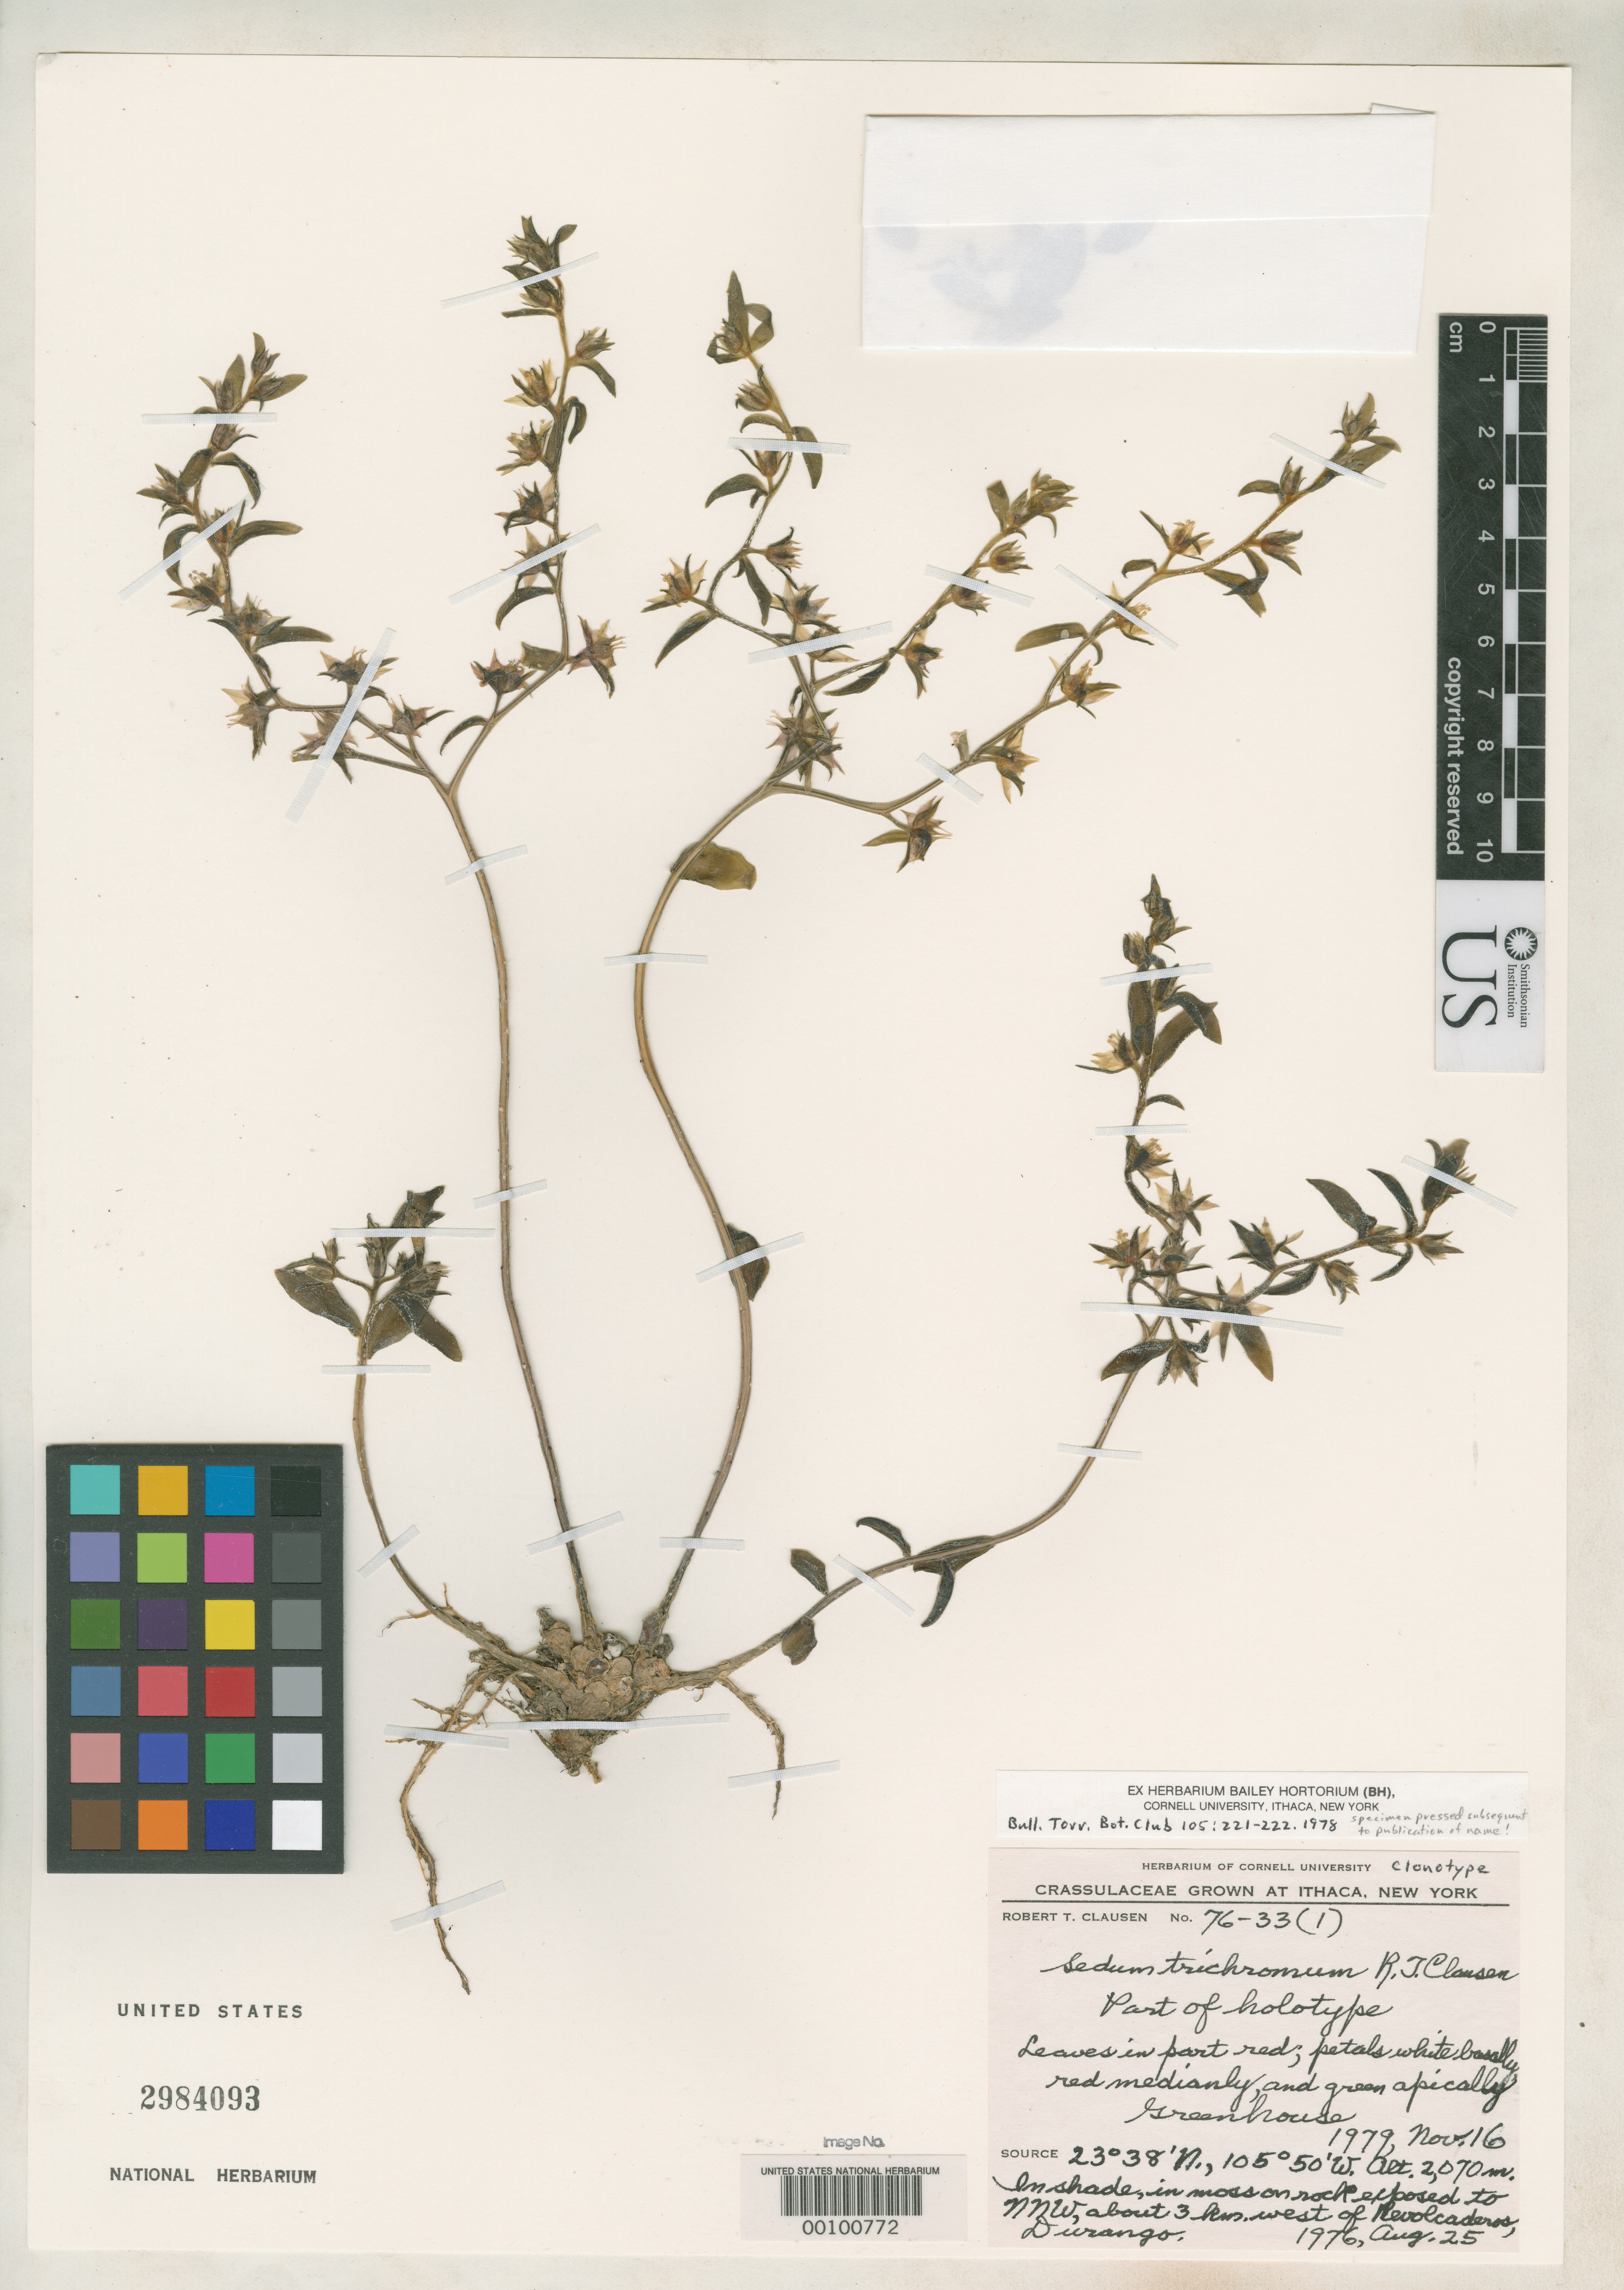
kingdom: Plantae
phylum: Tracheophyta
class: Magnoliopsida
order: Saxifragales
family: Crassulaceae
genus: Sedum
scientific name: Sedum trichramum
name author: R.T. Clausen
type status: Type Collection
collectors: R. T. Clausen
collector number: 76-33(1)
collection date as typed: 25 Aug 1976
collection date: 1976-08-25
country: Mexico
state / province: Durango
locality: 3 km W of Revolcaderos.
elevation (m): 2070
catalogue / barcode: US 2984093